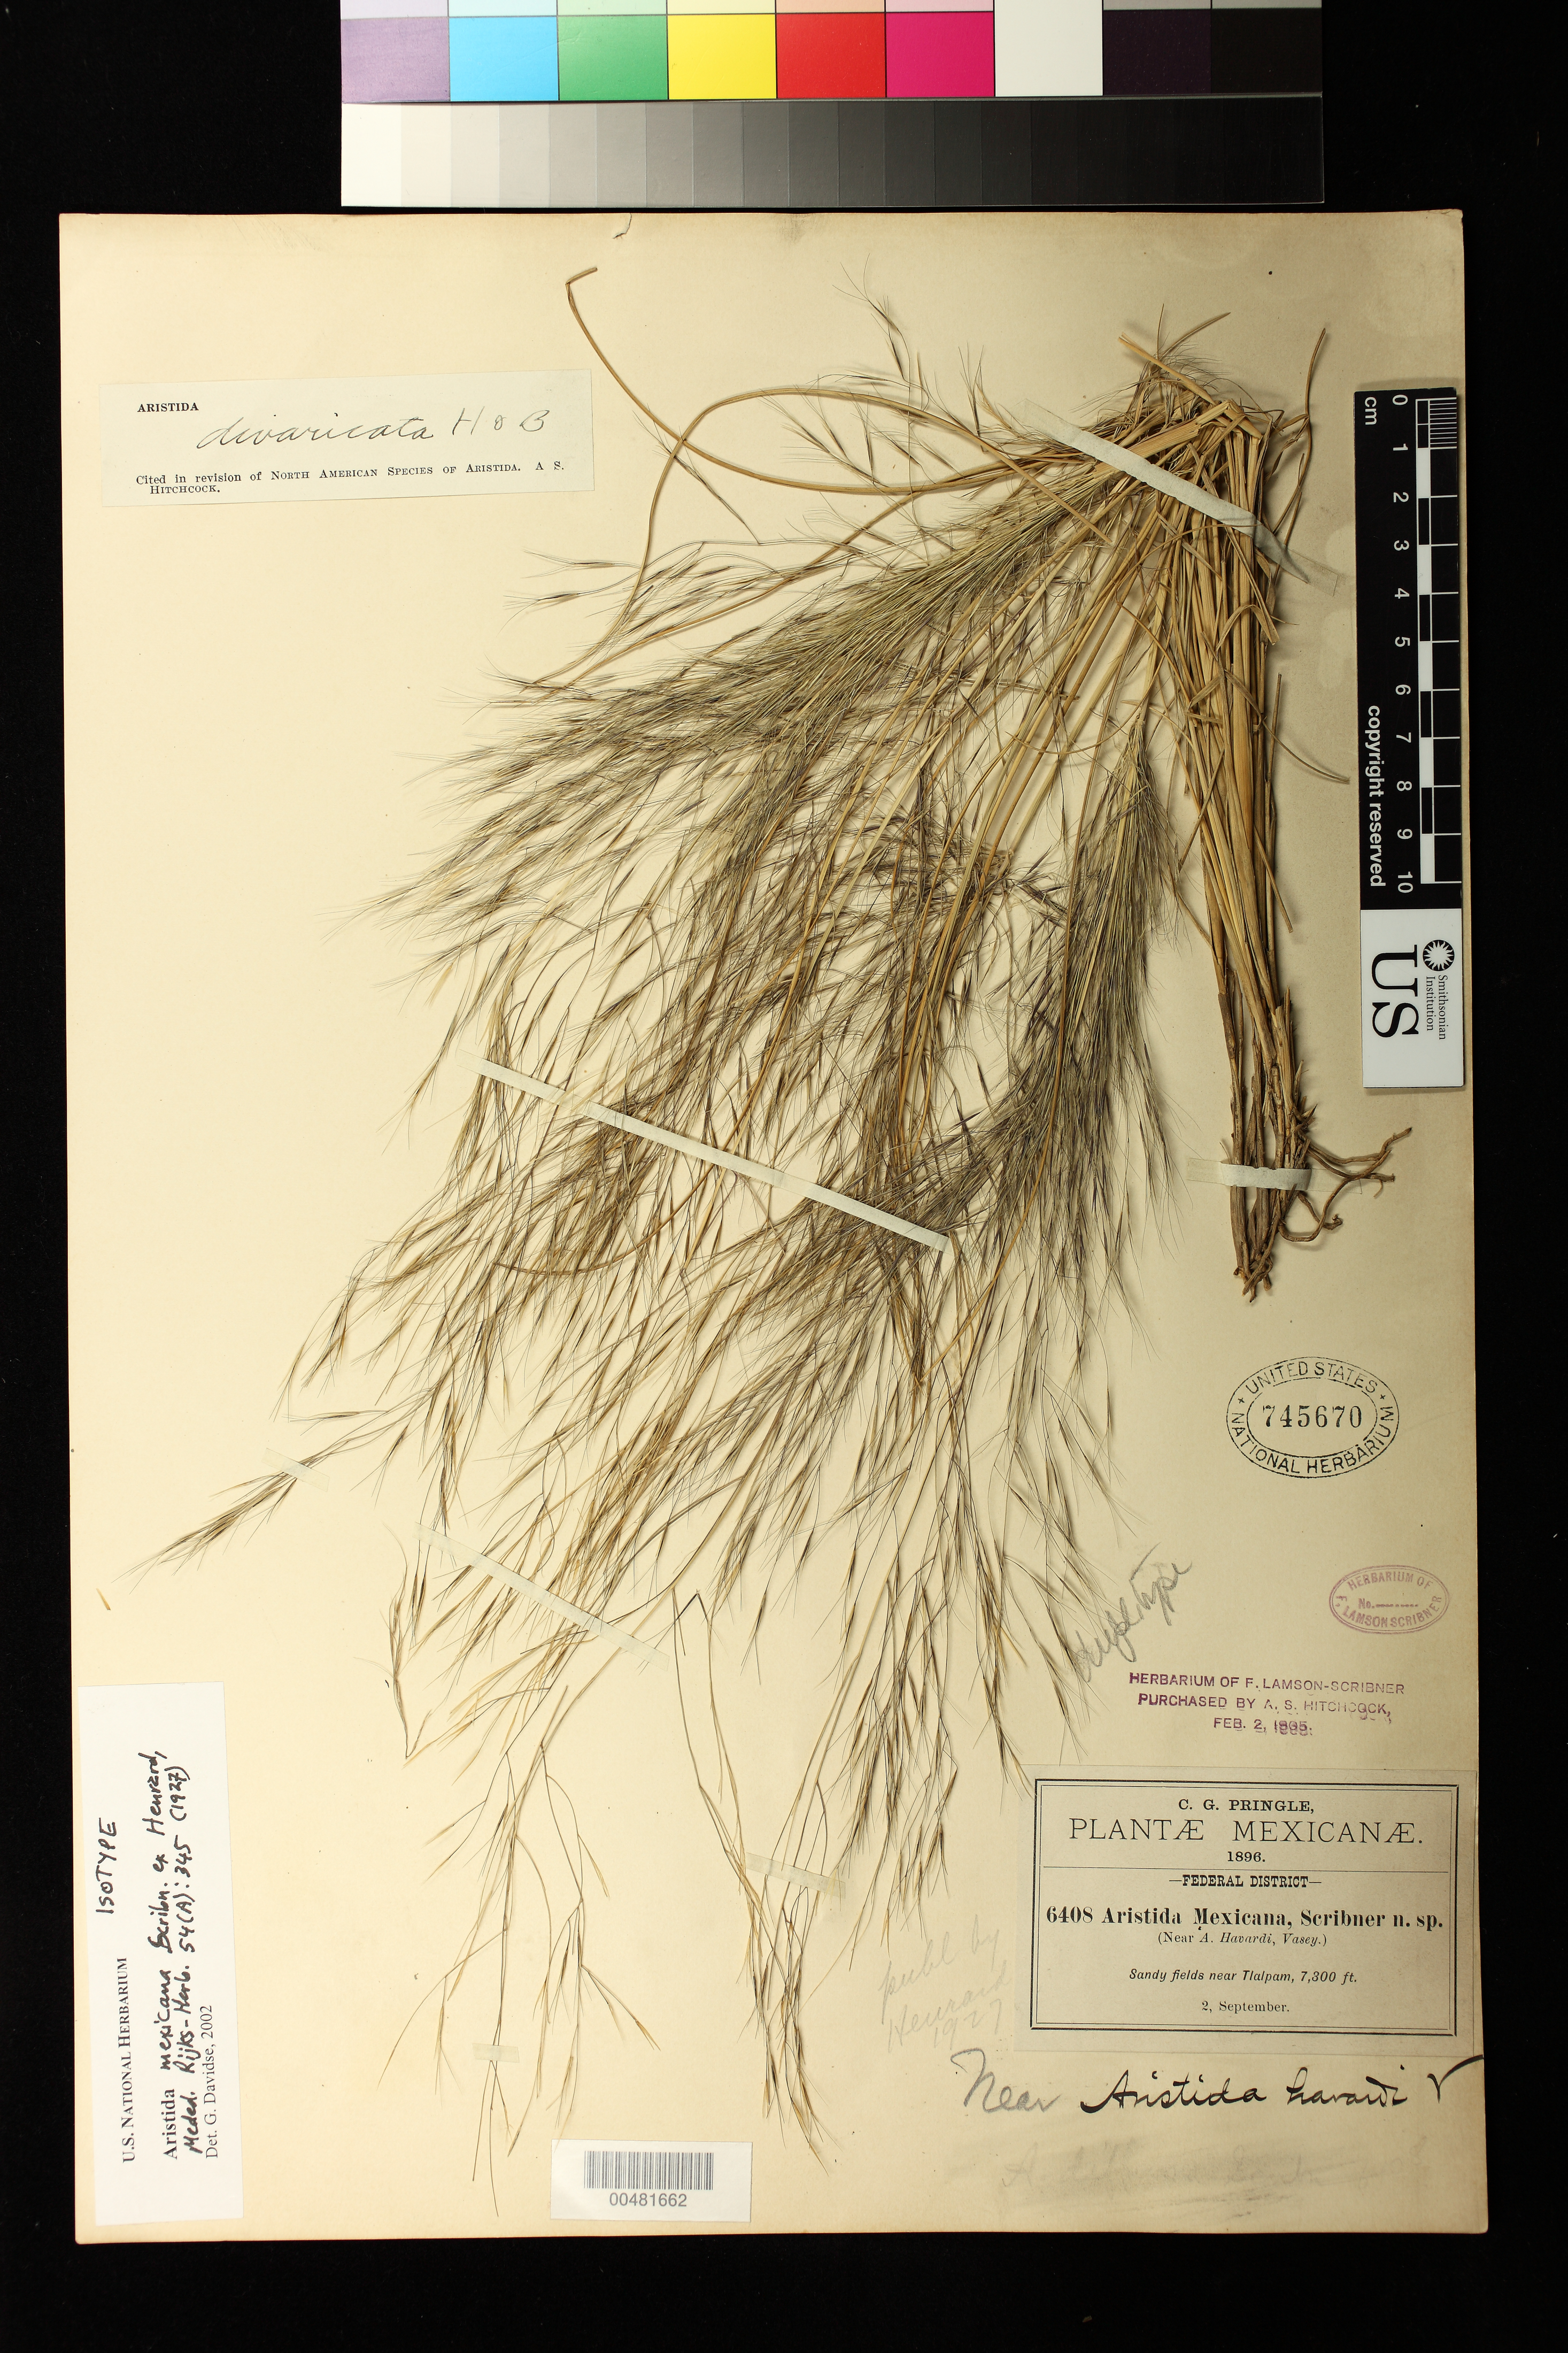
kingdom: Plantae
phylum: Tracheophyta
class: Liliopsida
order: Poales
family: Poaceae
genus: Aristida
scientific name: Aristida mexicana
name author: Scribn. ex Henr.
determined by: Davidse, Gerrit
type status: Isotype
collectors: C. G. Pringle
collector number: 6408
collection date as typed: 2 Sep 1896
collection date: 1896-09-02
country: Mexico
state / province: Distrito Federal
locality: Federal District. Sandy fields near Tlalpam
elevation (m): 2225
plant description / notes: no additional habitat and plant information on sheet ex herb. of F. Lamson-Scribner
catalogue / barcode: US 745670